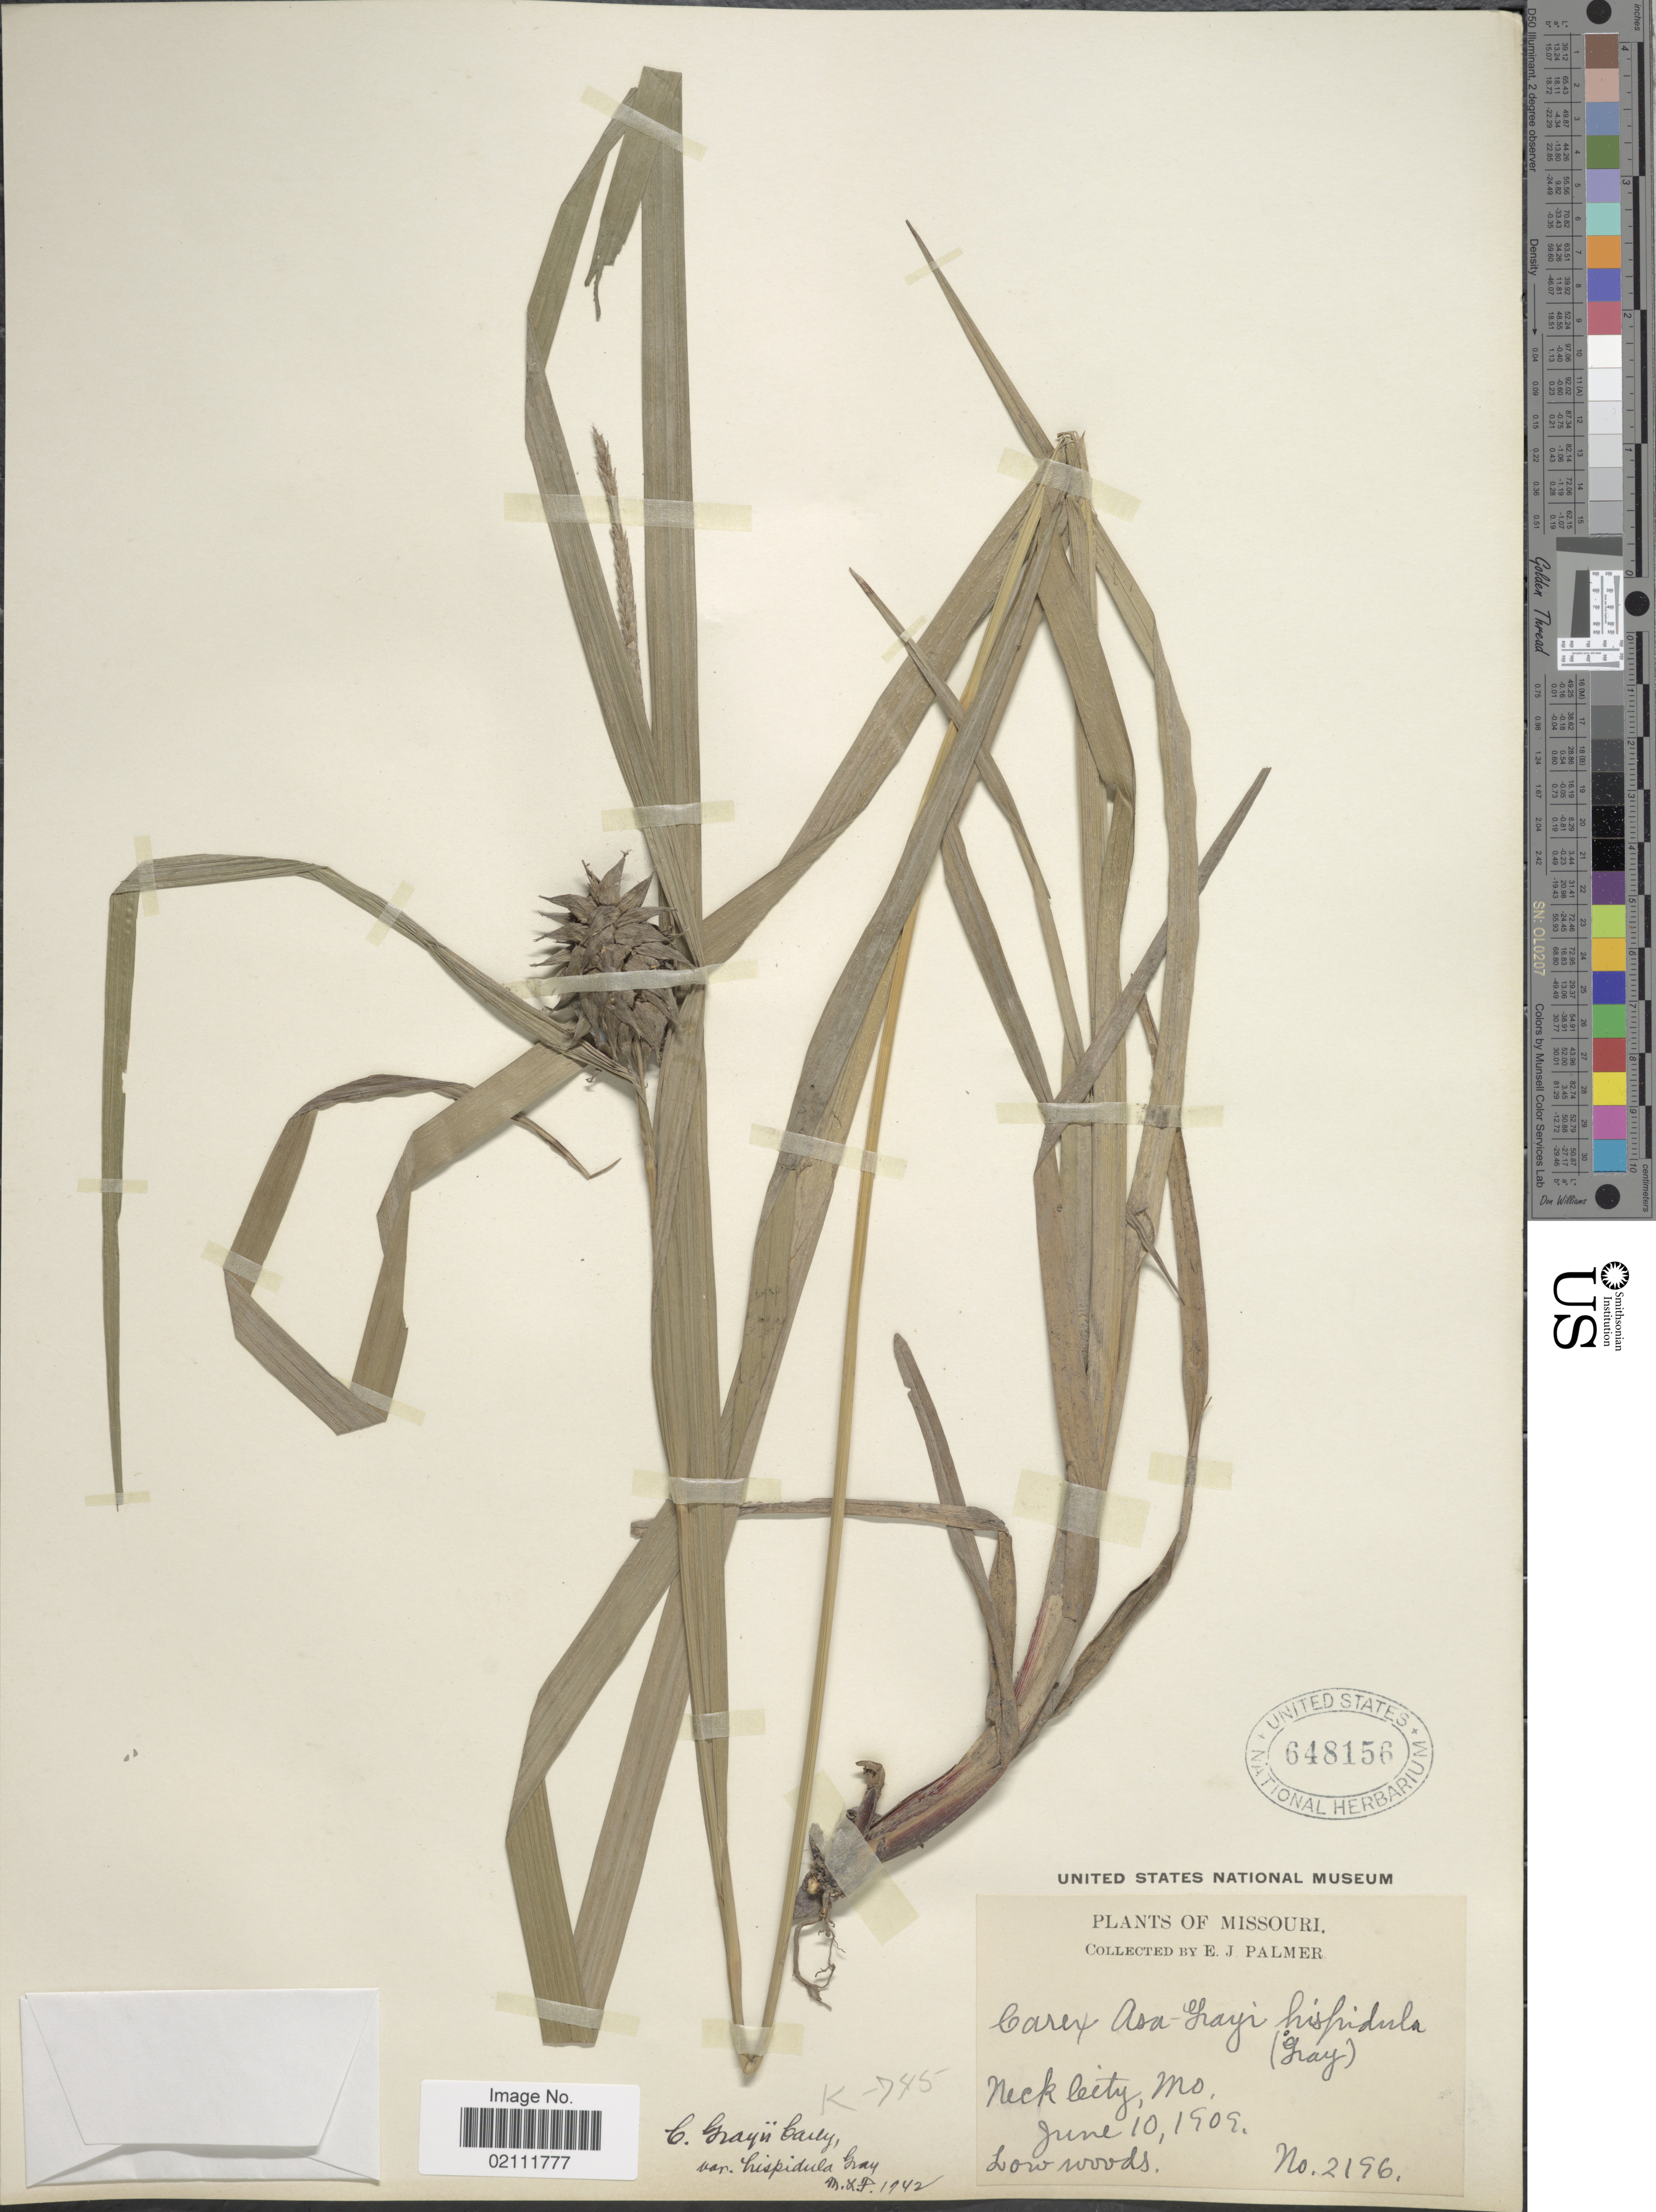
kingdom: Plantae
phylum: Tracheophyta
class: Liliopsida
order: Poales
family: Cyperaceae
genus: Carex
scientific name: Carex grayi var. hispidula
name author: A. Gray ex L.H. Bailey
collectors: E. J. Palmer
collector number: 2196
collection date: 1909-06-10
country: United States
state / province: Missouri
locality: Neck City, low woods.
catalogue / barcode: US 648156